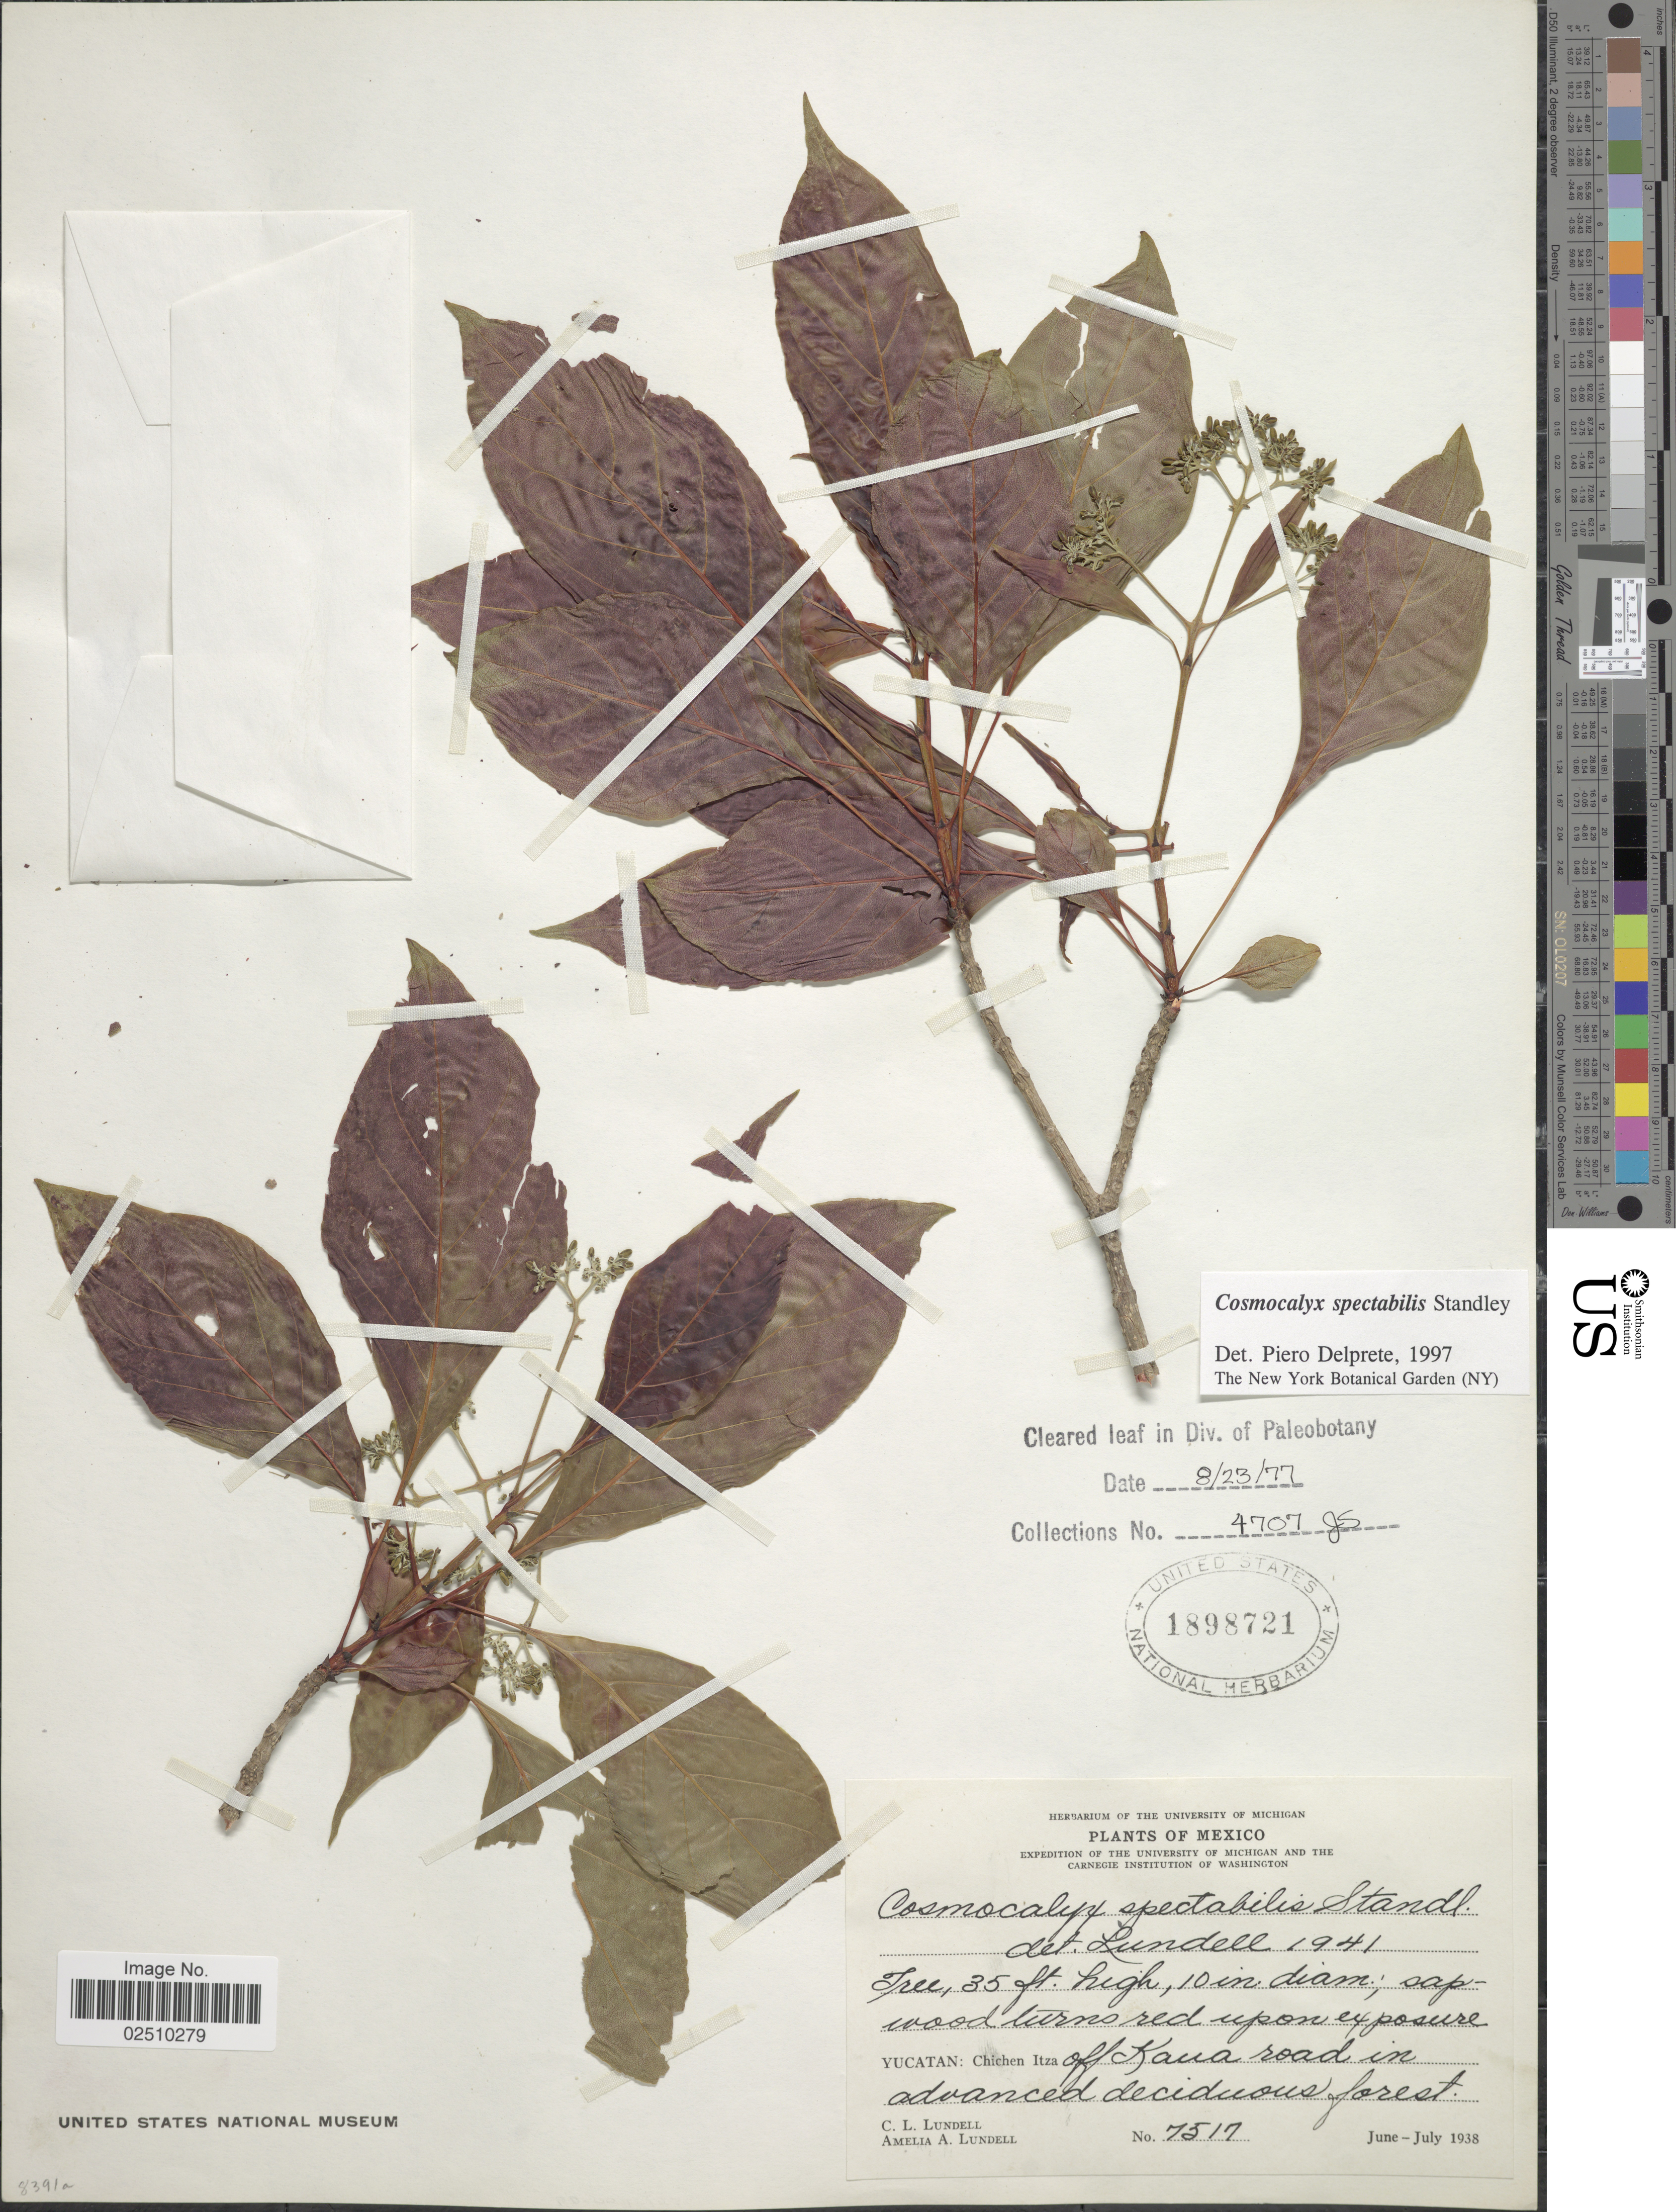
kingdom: Plantae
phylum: Tracheophyta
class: Magnoliopsida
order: Gentianales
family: Rubiaceae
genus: Cosmocalyx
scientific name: Cosmocalyx spectabilis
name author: Standl.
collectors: C. L. Lundell & A. A. Lundell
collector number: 7517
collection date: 1938-06/1938-07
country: Mexico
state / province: Yucatán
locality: Yucatan: Chichen Itza off Kaua road in advanced deciduous forest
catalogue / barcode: US 1898721